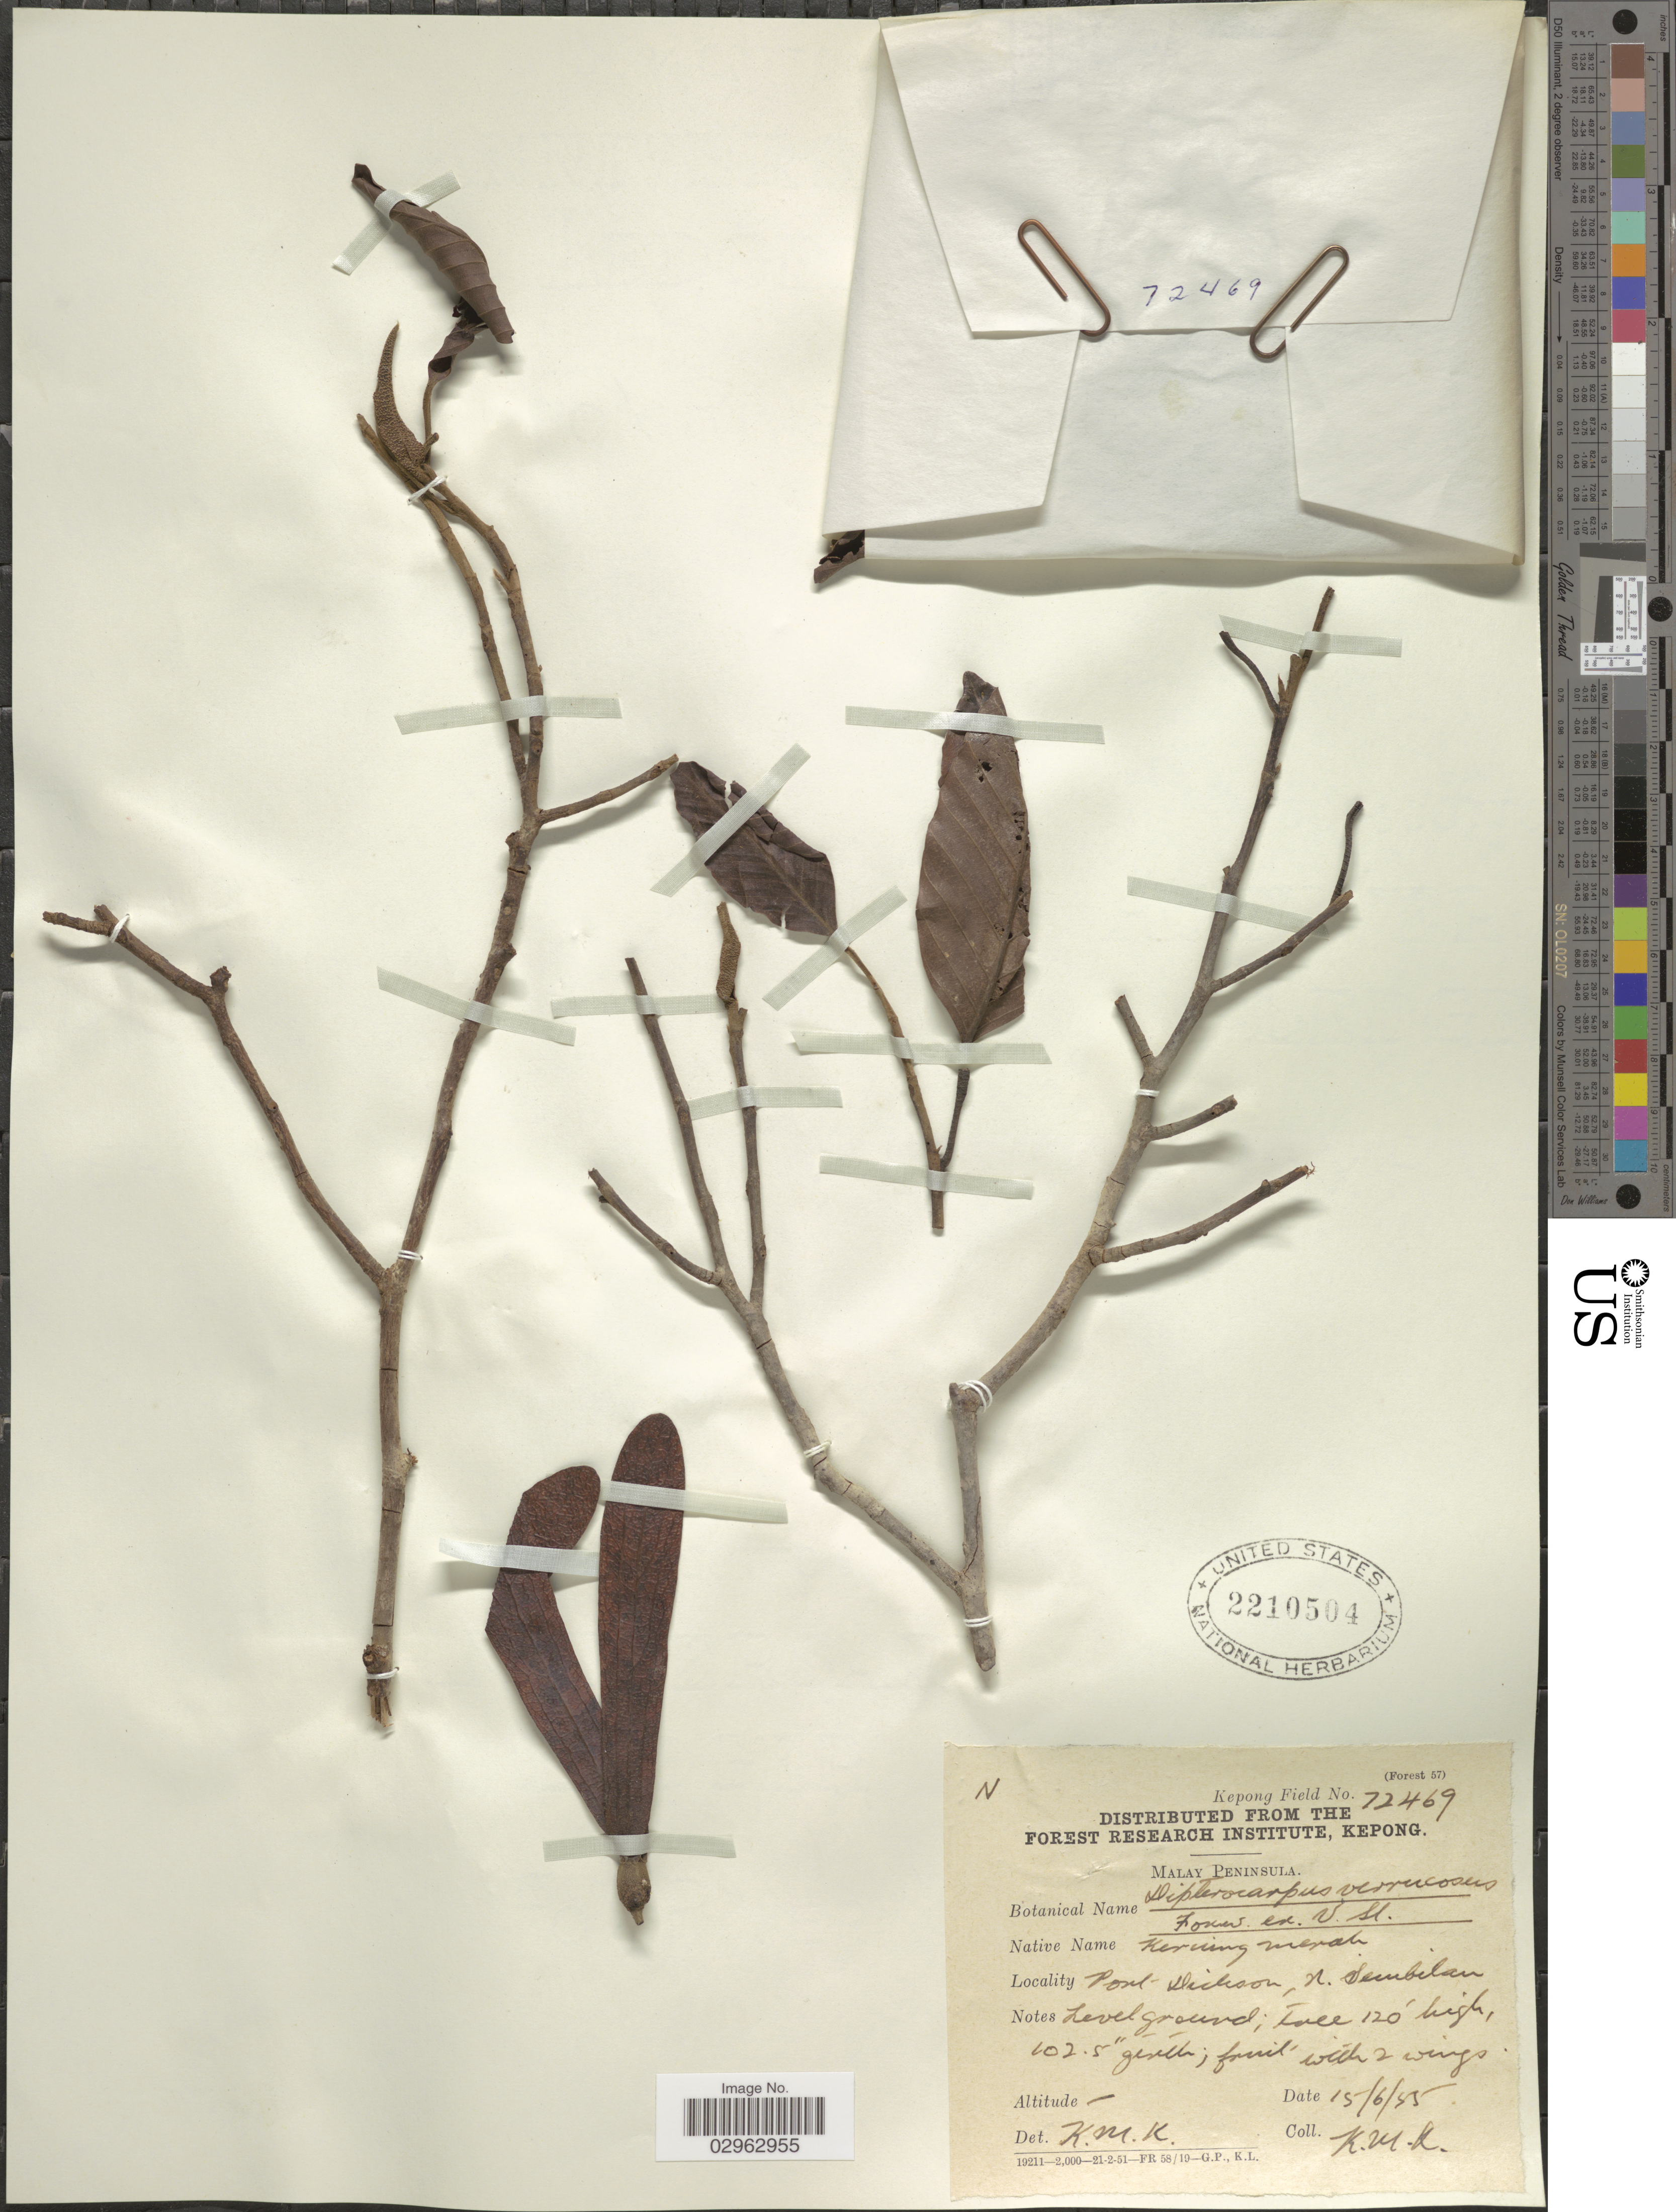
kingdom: Plantae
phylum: Tracheophyta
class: Magnoliopsida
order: Malvales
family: Dipterocarpaceae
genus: Dipterocarpus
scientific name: Dipterocarpus verrucosus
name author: Foxw. ex Slooten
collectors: K. M. K.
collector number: Kepong Field 72469 ?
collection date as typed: Transcribed d/m/y: 15/6/55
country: Malaysia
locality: Malay Peninsula. Port-Dickson, N. Sembilan.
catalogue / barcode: US 2210504